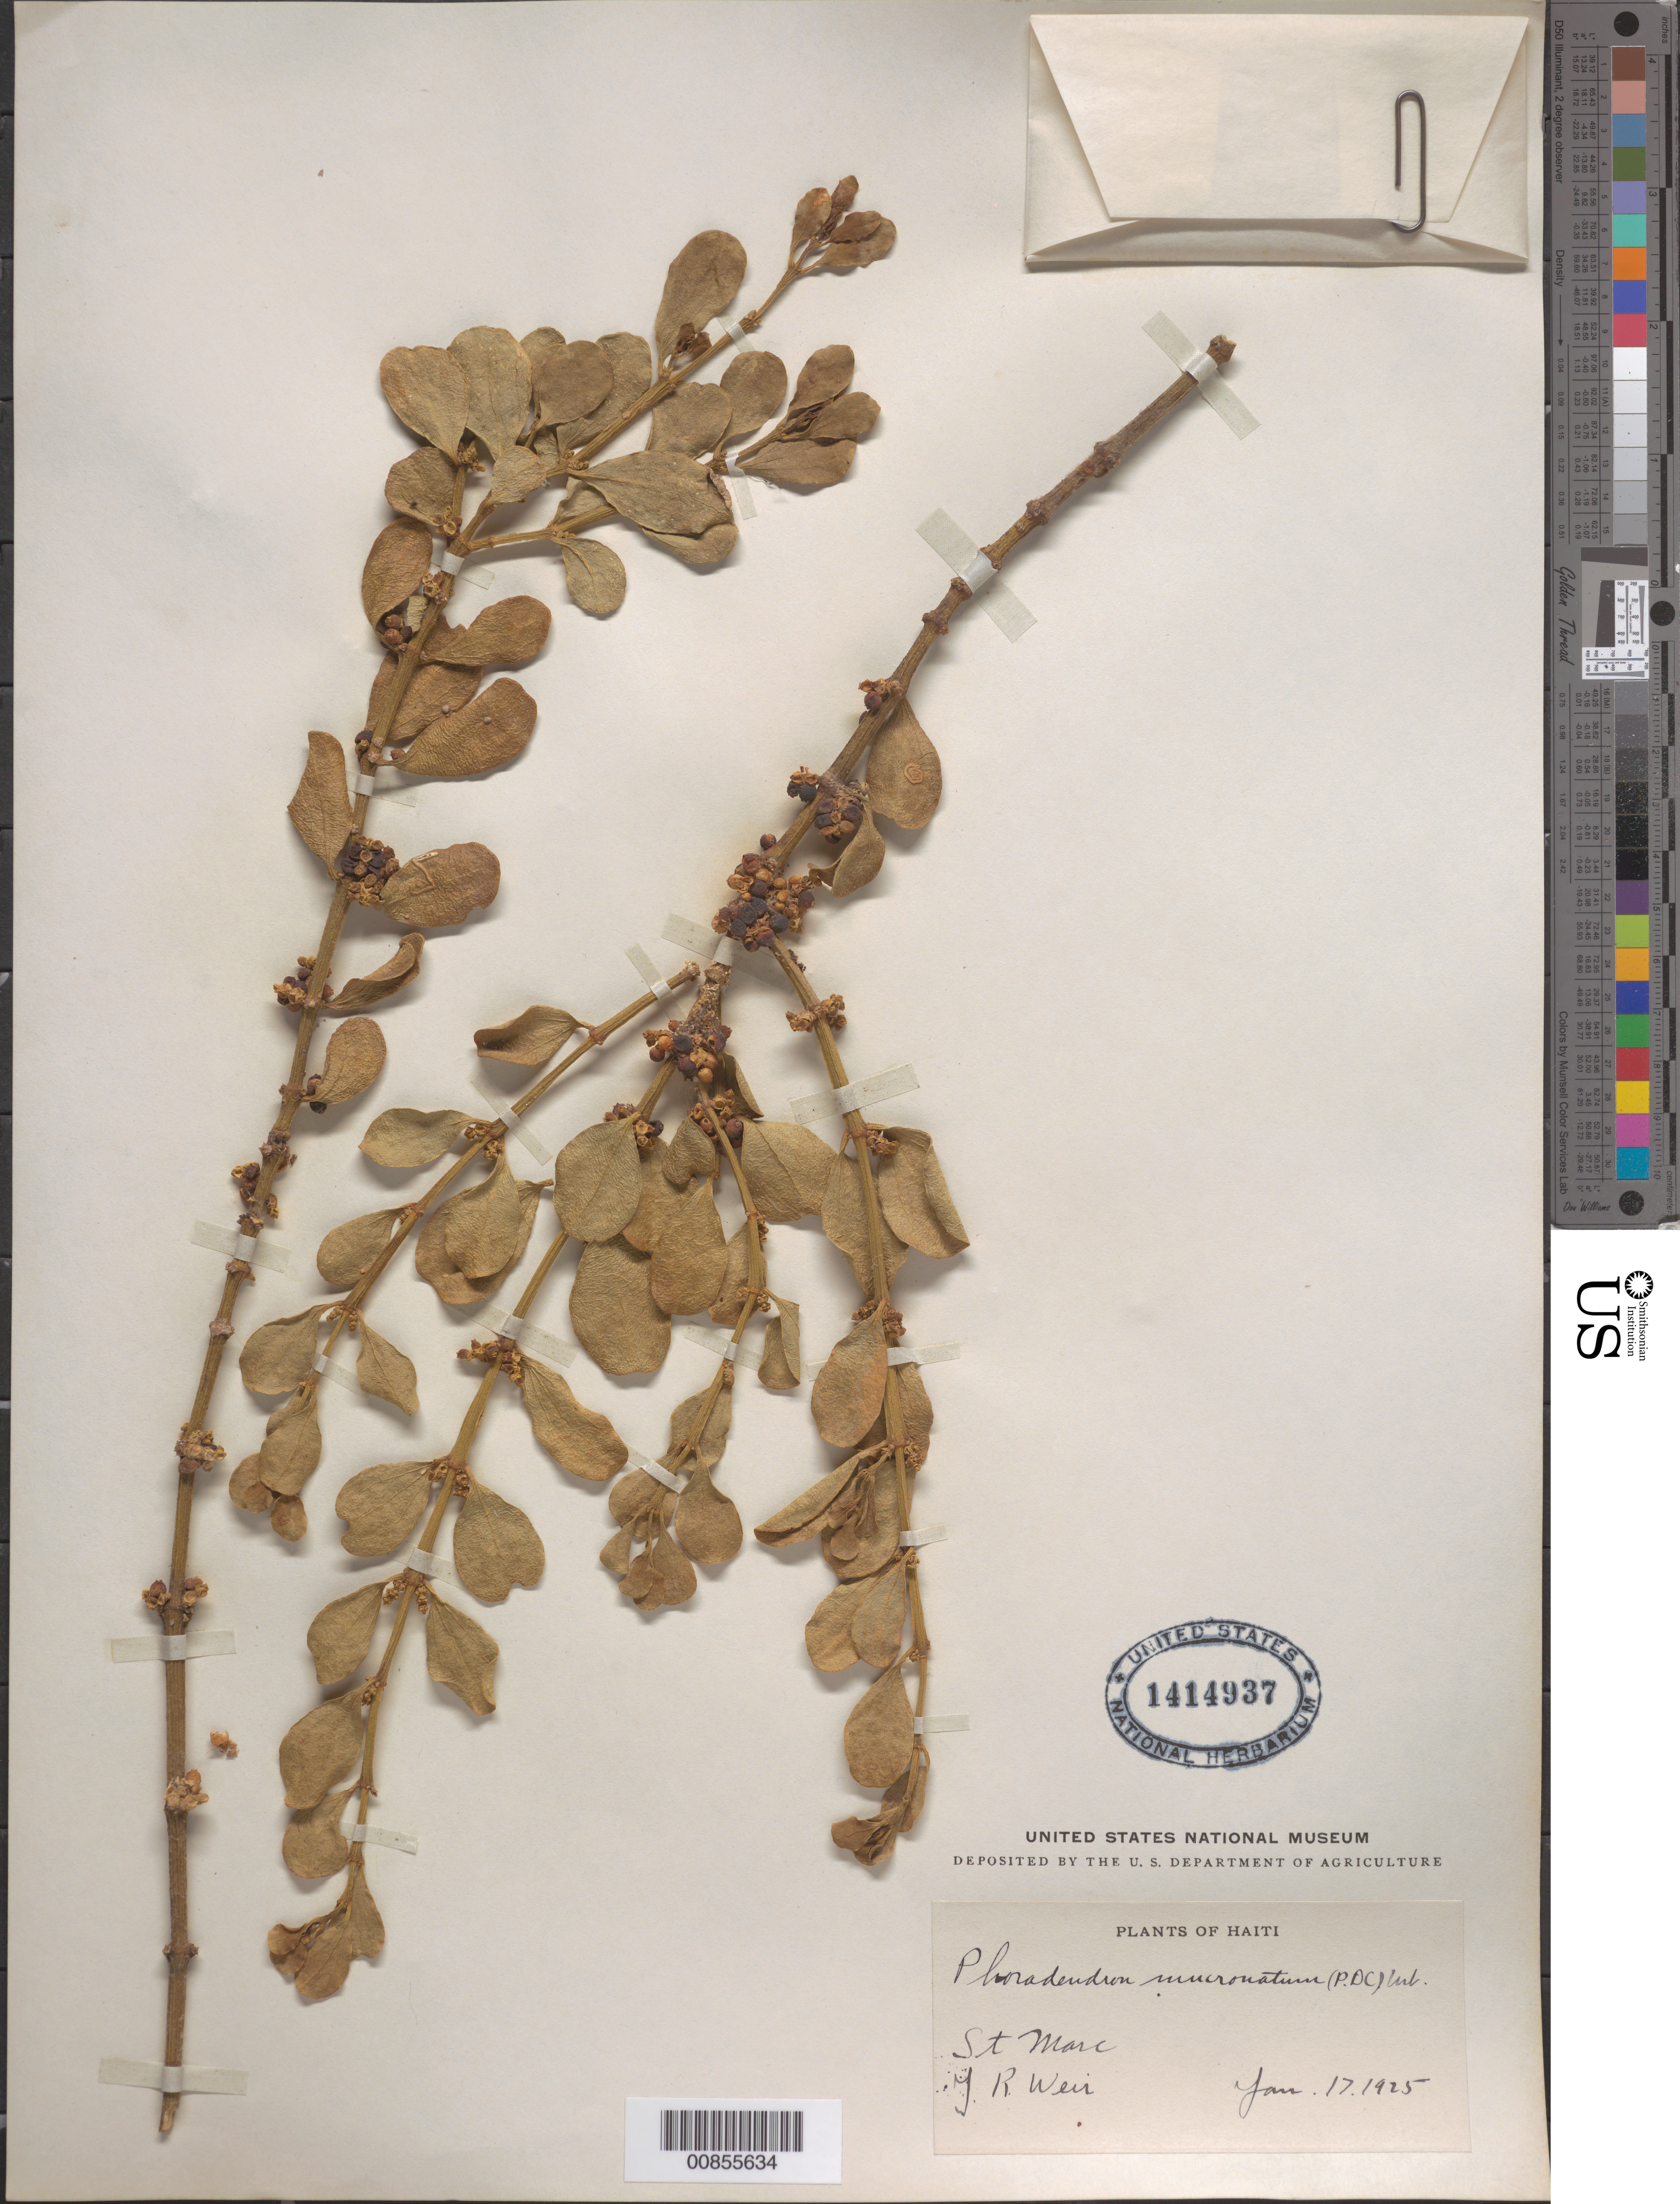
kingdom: Plantae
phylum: Tracheophyta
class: Magnoliopsida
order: Santalales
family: Viscaceae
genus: Phoradendron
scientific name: Phoradendron mucronatum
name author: (DC.) Krug & Urb.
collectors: J. Weir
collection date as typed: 17 Jan 1925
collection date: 1925-01-17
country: Haiti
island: Hispaniola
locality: St. Marc.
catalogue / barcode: US 1414937